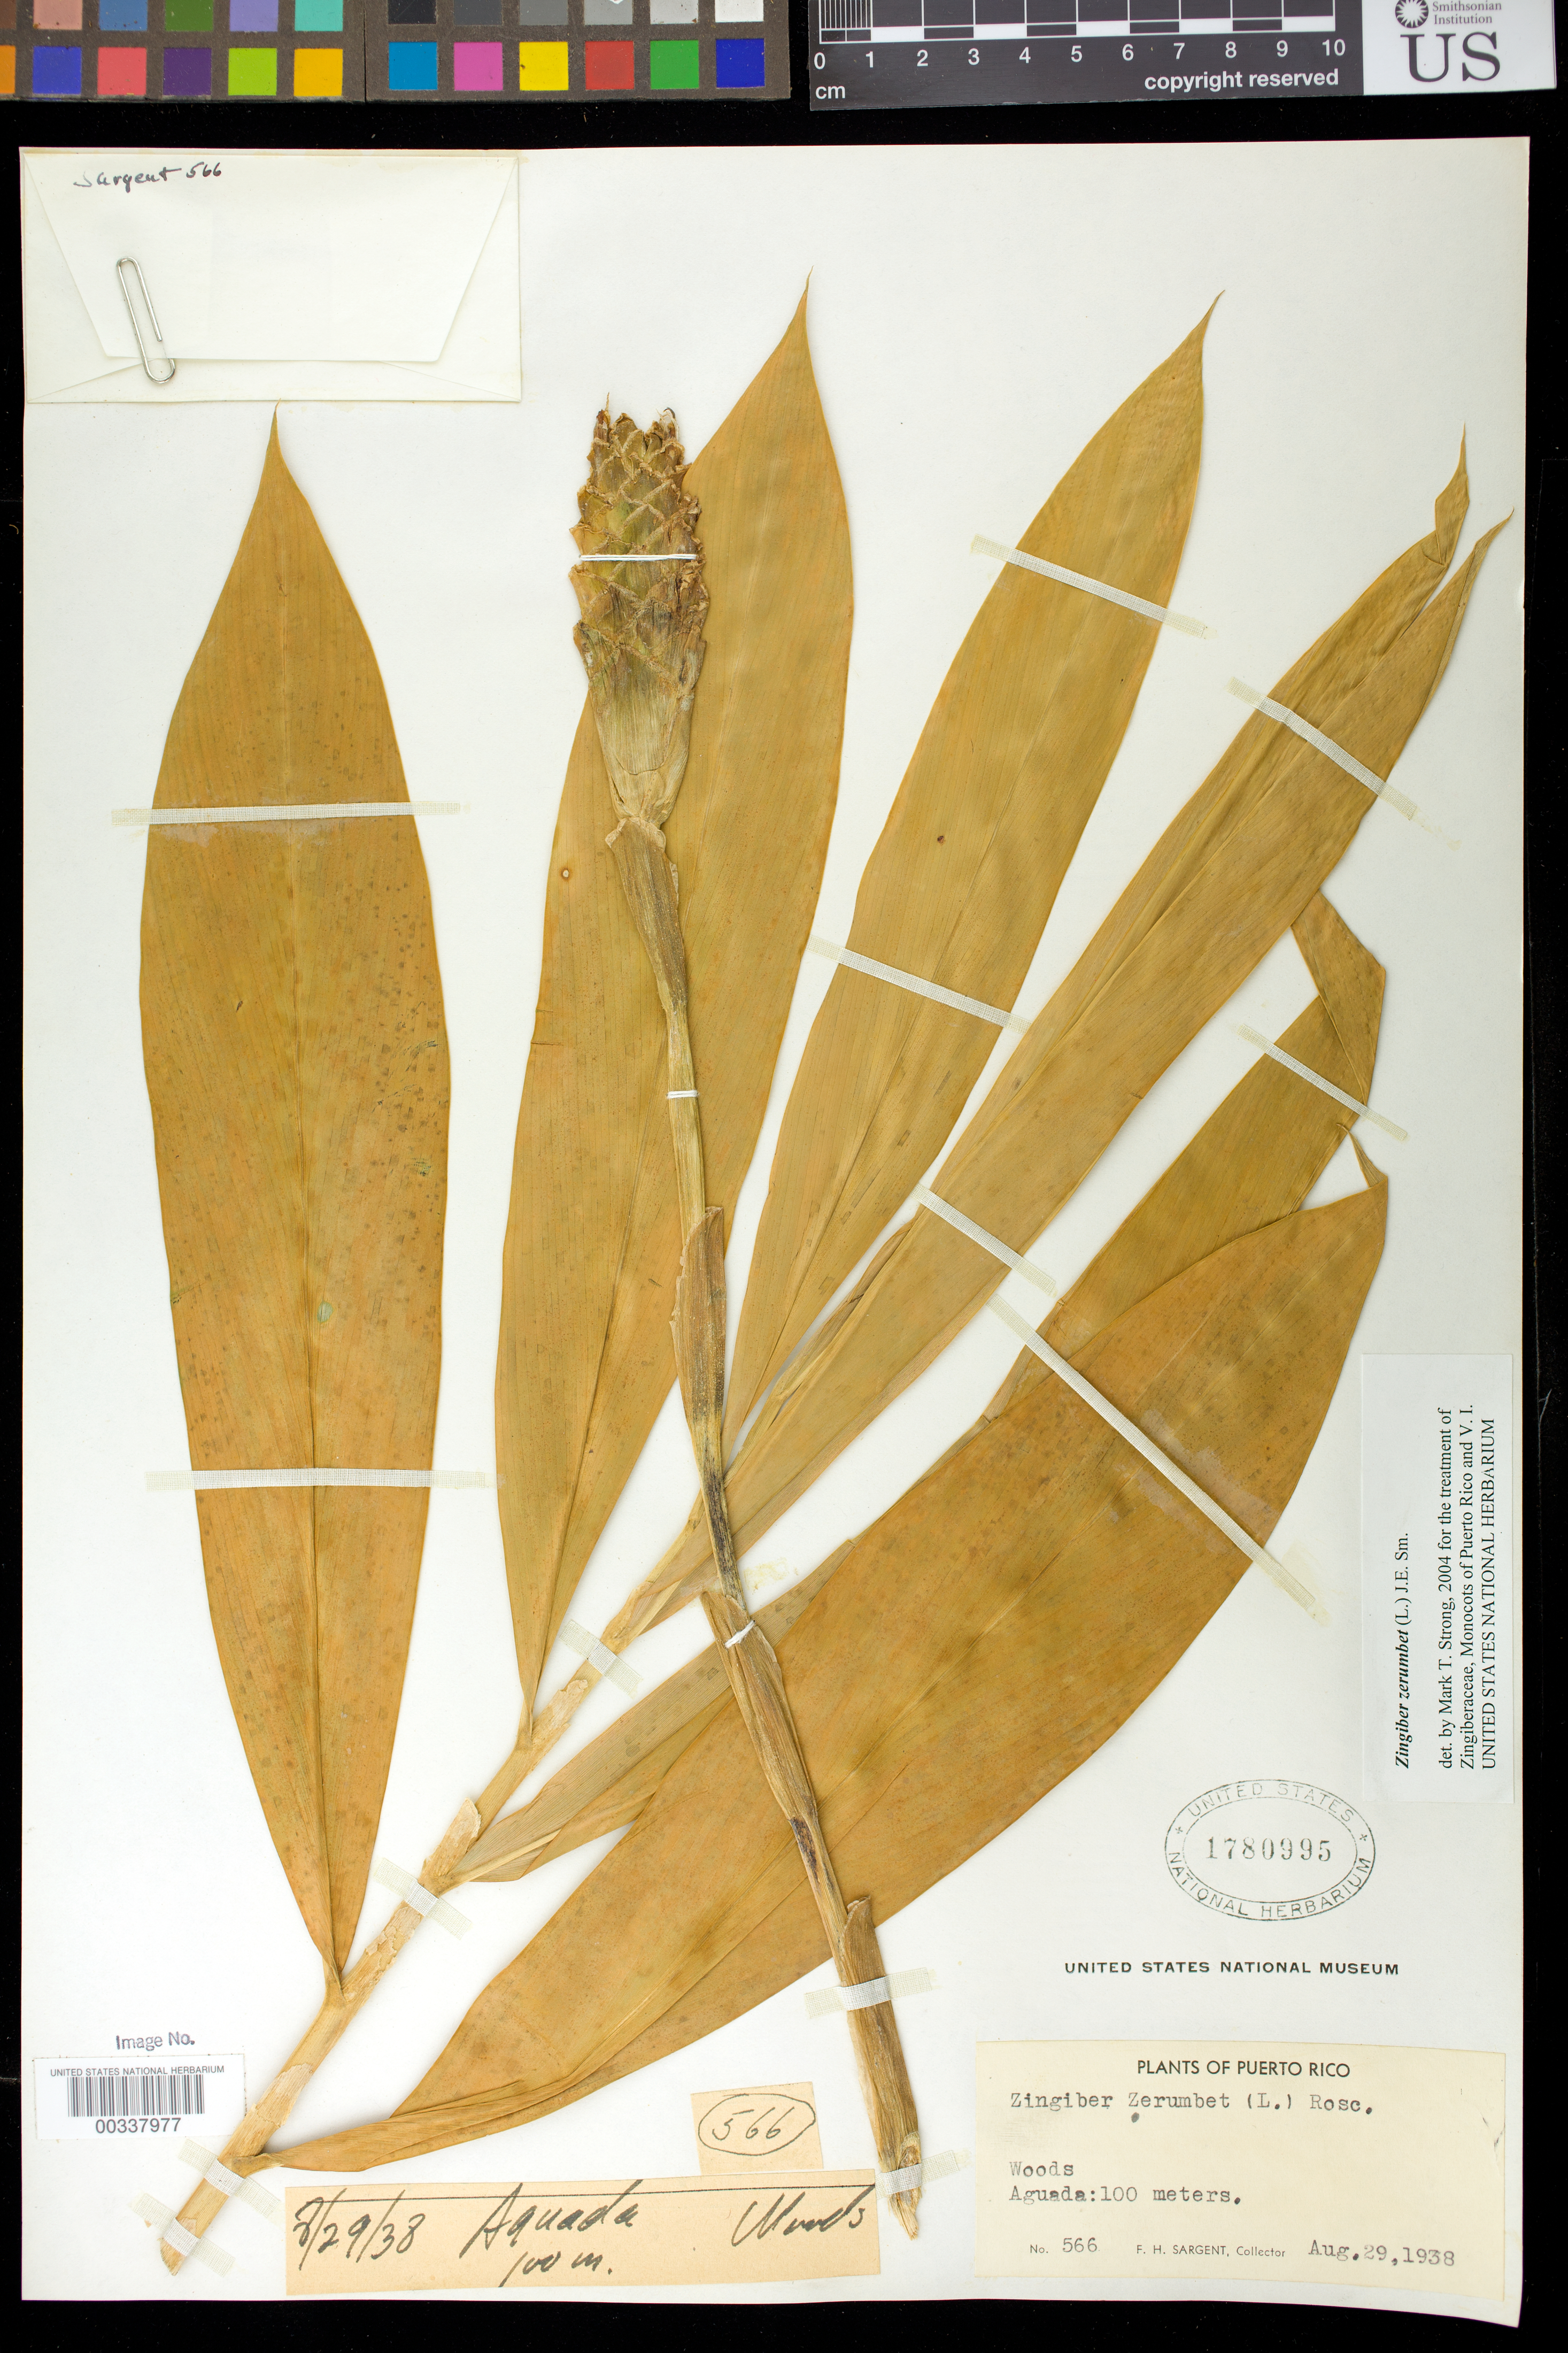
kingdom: Plantae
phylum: Tracheophyta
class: Liliopsida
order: Zingiberales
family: Zingiberaceae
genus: Zingiber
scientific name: Zingiber zerumbet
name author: (L.) Sm.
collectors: F. H. Sargent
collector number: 566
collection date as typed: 29 Aug 1938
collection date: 1938-08-29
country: Puerto Rico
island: Greater Antilles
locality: Aguada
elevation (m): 100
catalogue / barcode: US 1780995